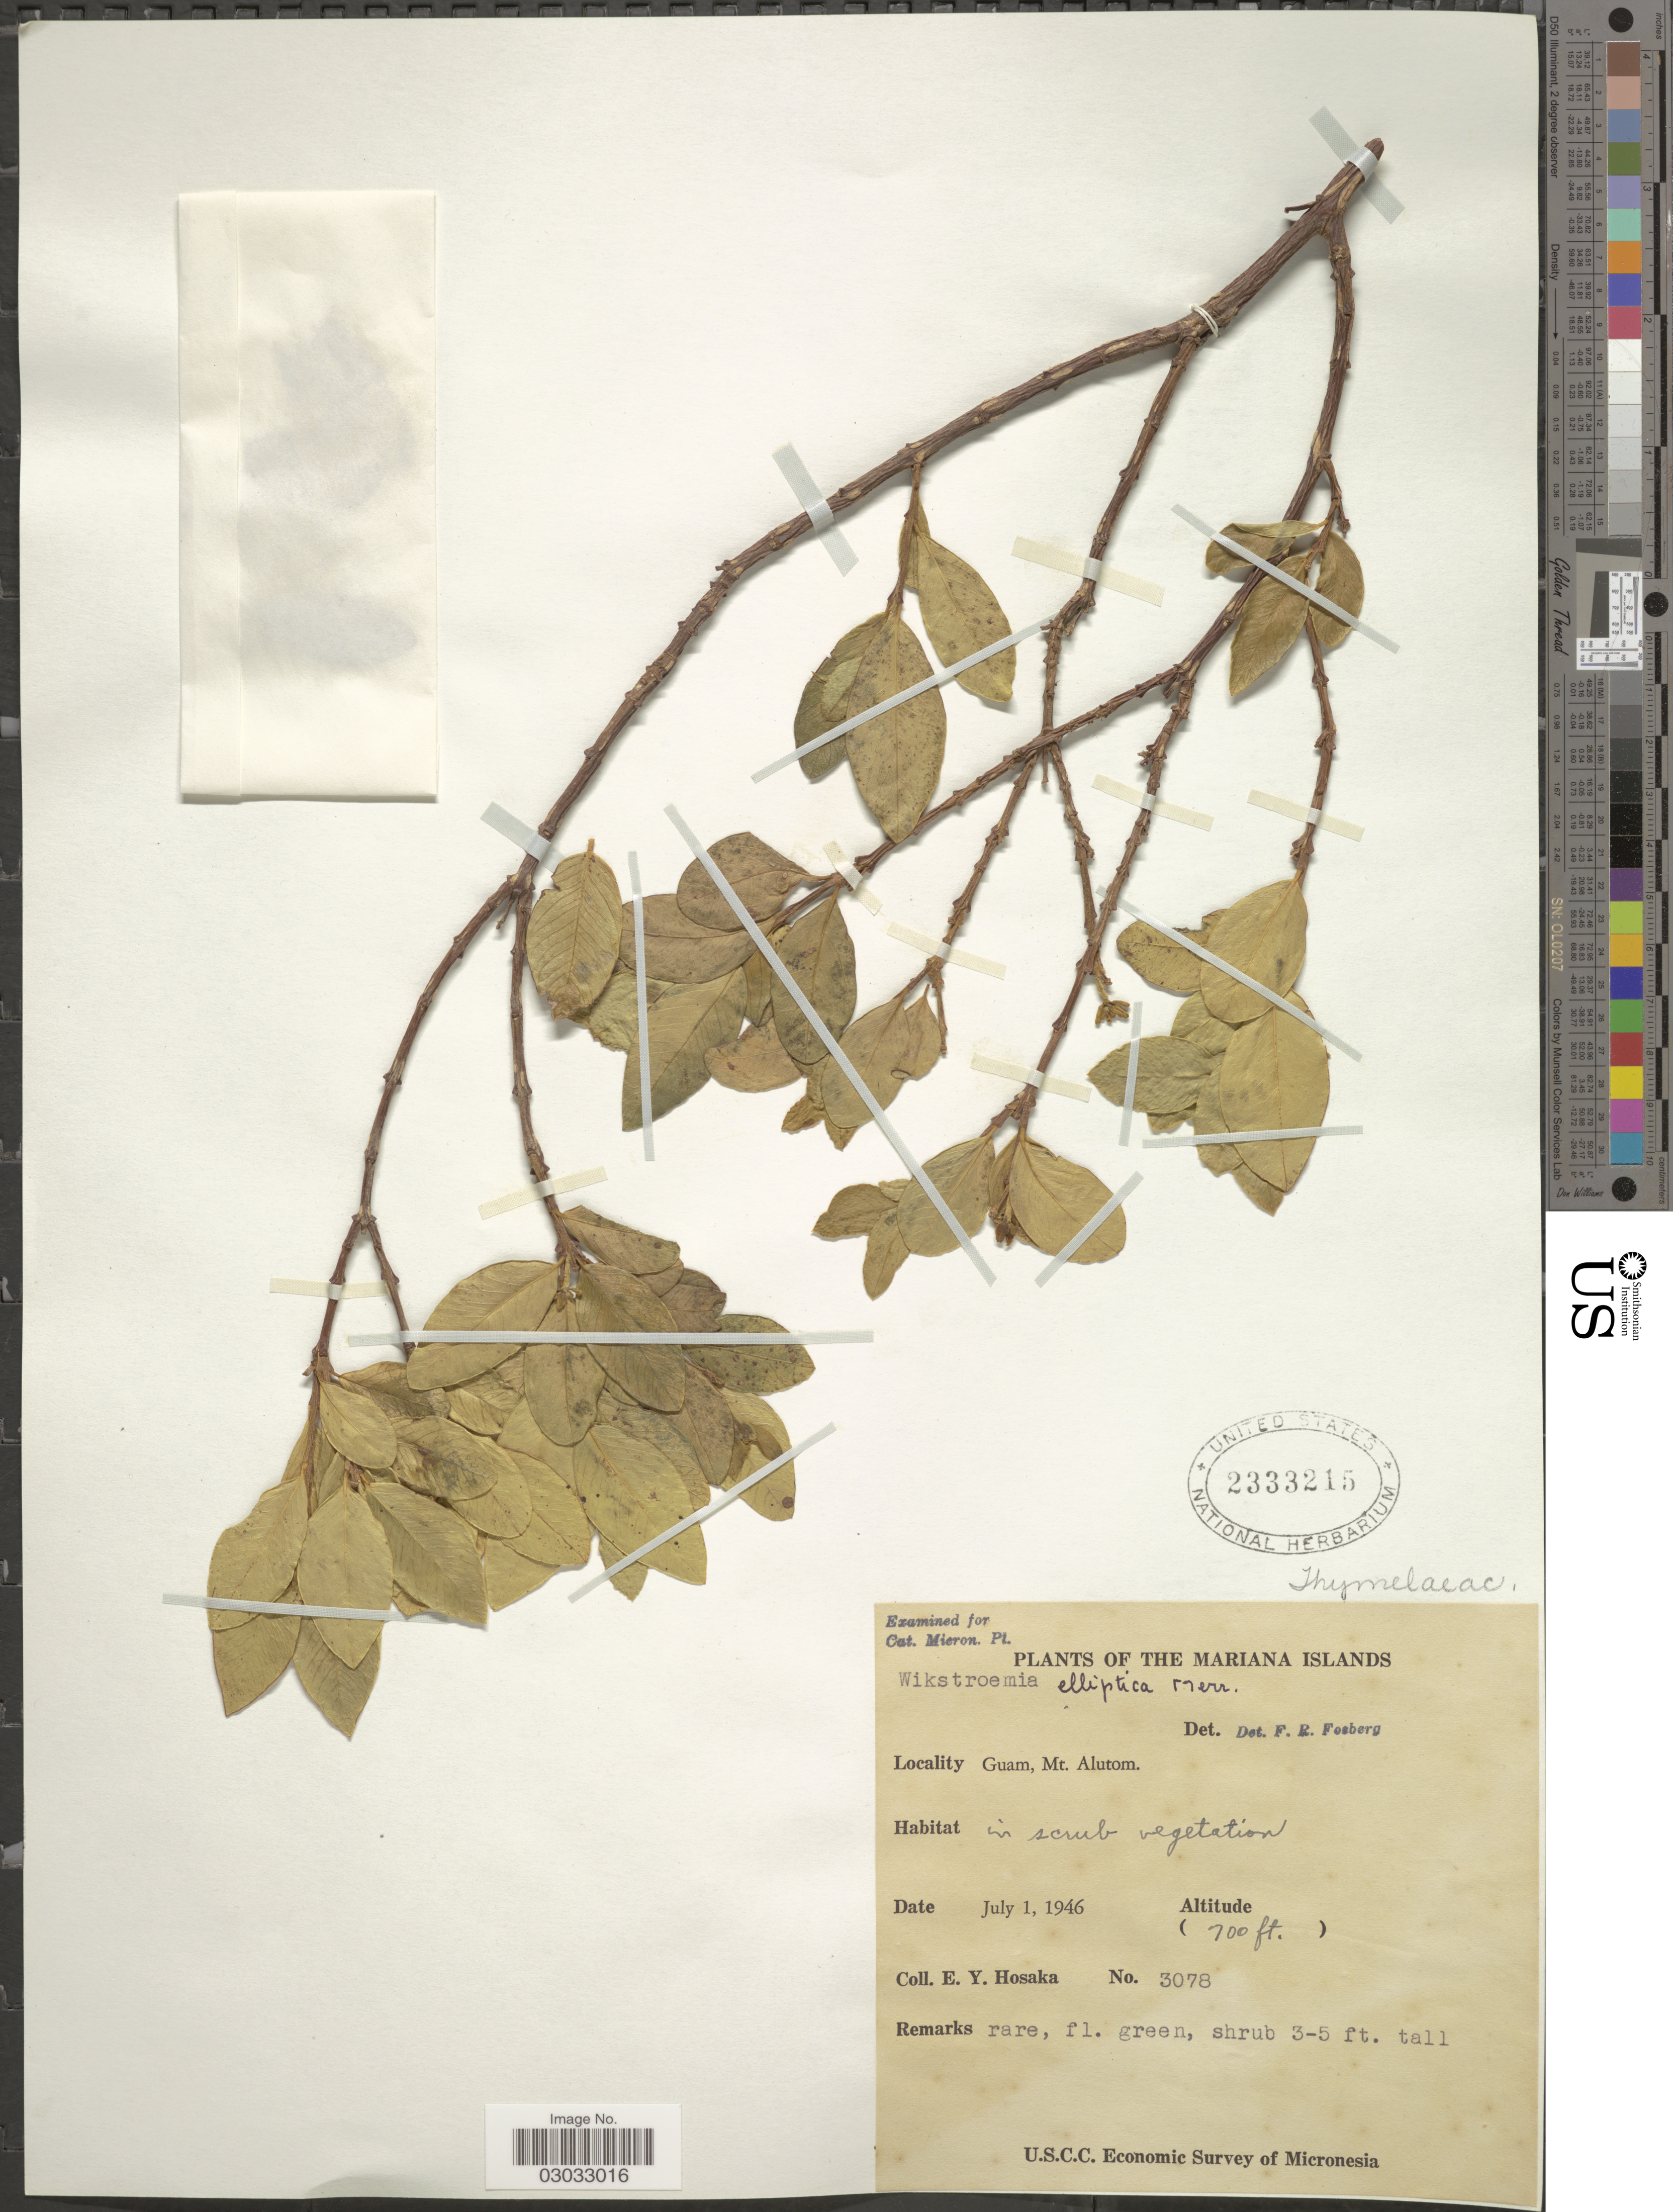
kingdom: Plantae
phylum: Tracheophyta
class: Magnoliopsida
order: Malvales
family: Thymelaeaceae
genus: Wikstroemia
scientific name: Wikstroemia elliptica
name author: Merr.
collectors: E. Y. Hosaka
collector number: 3078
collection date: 1946-07-01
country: Guam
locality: The Mariana Islands, Mt. Alutom.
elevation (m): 213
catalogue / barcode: US 2333215